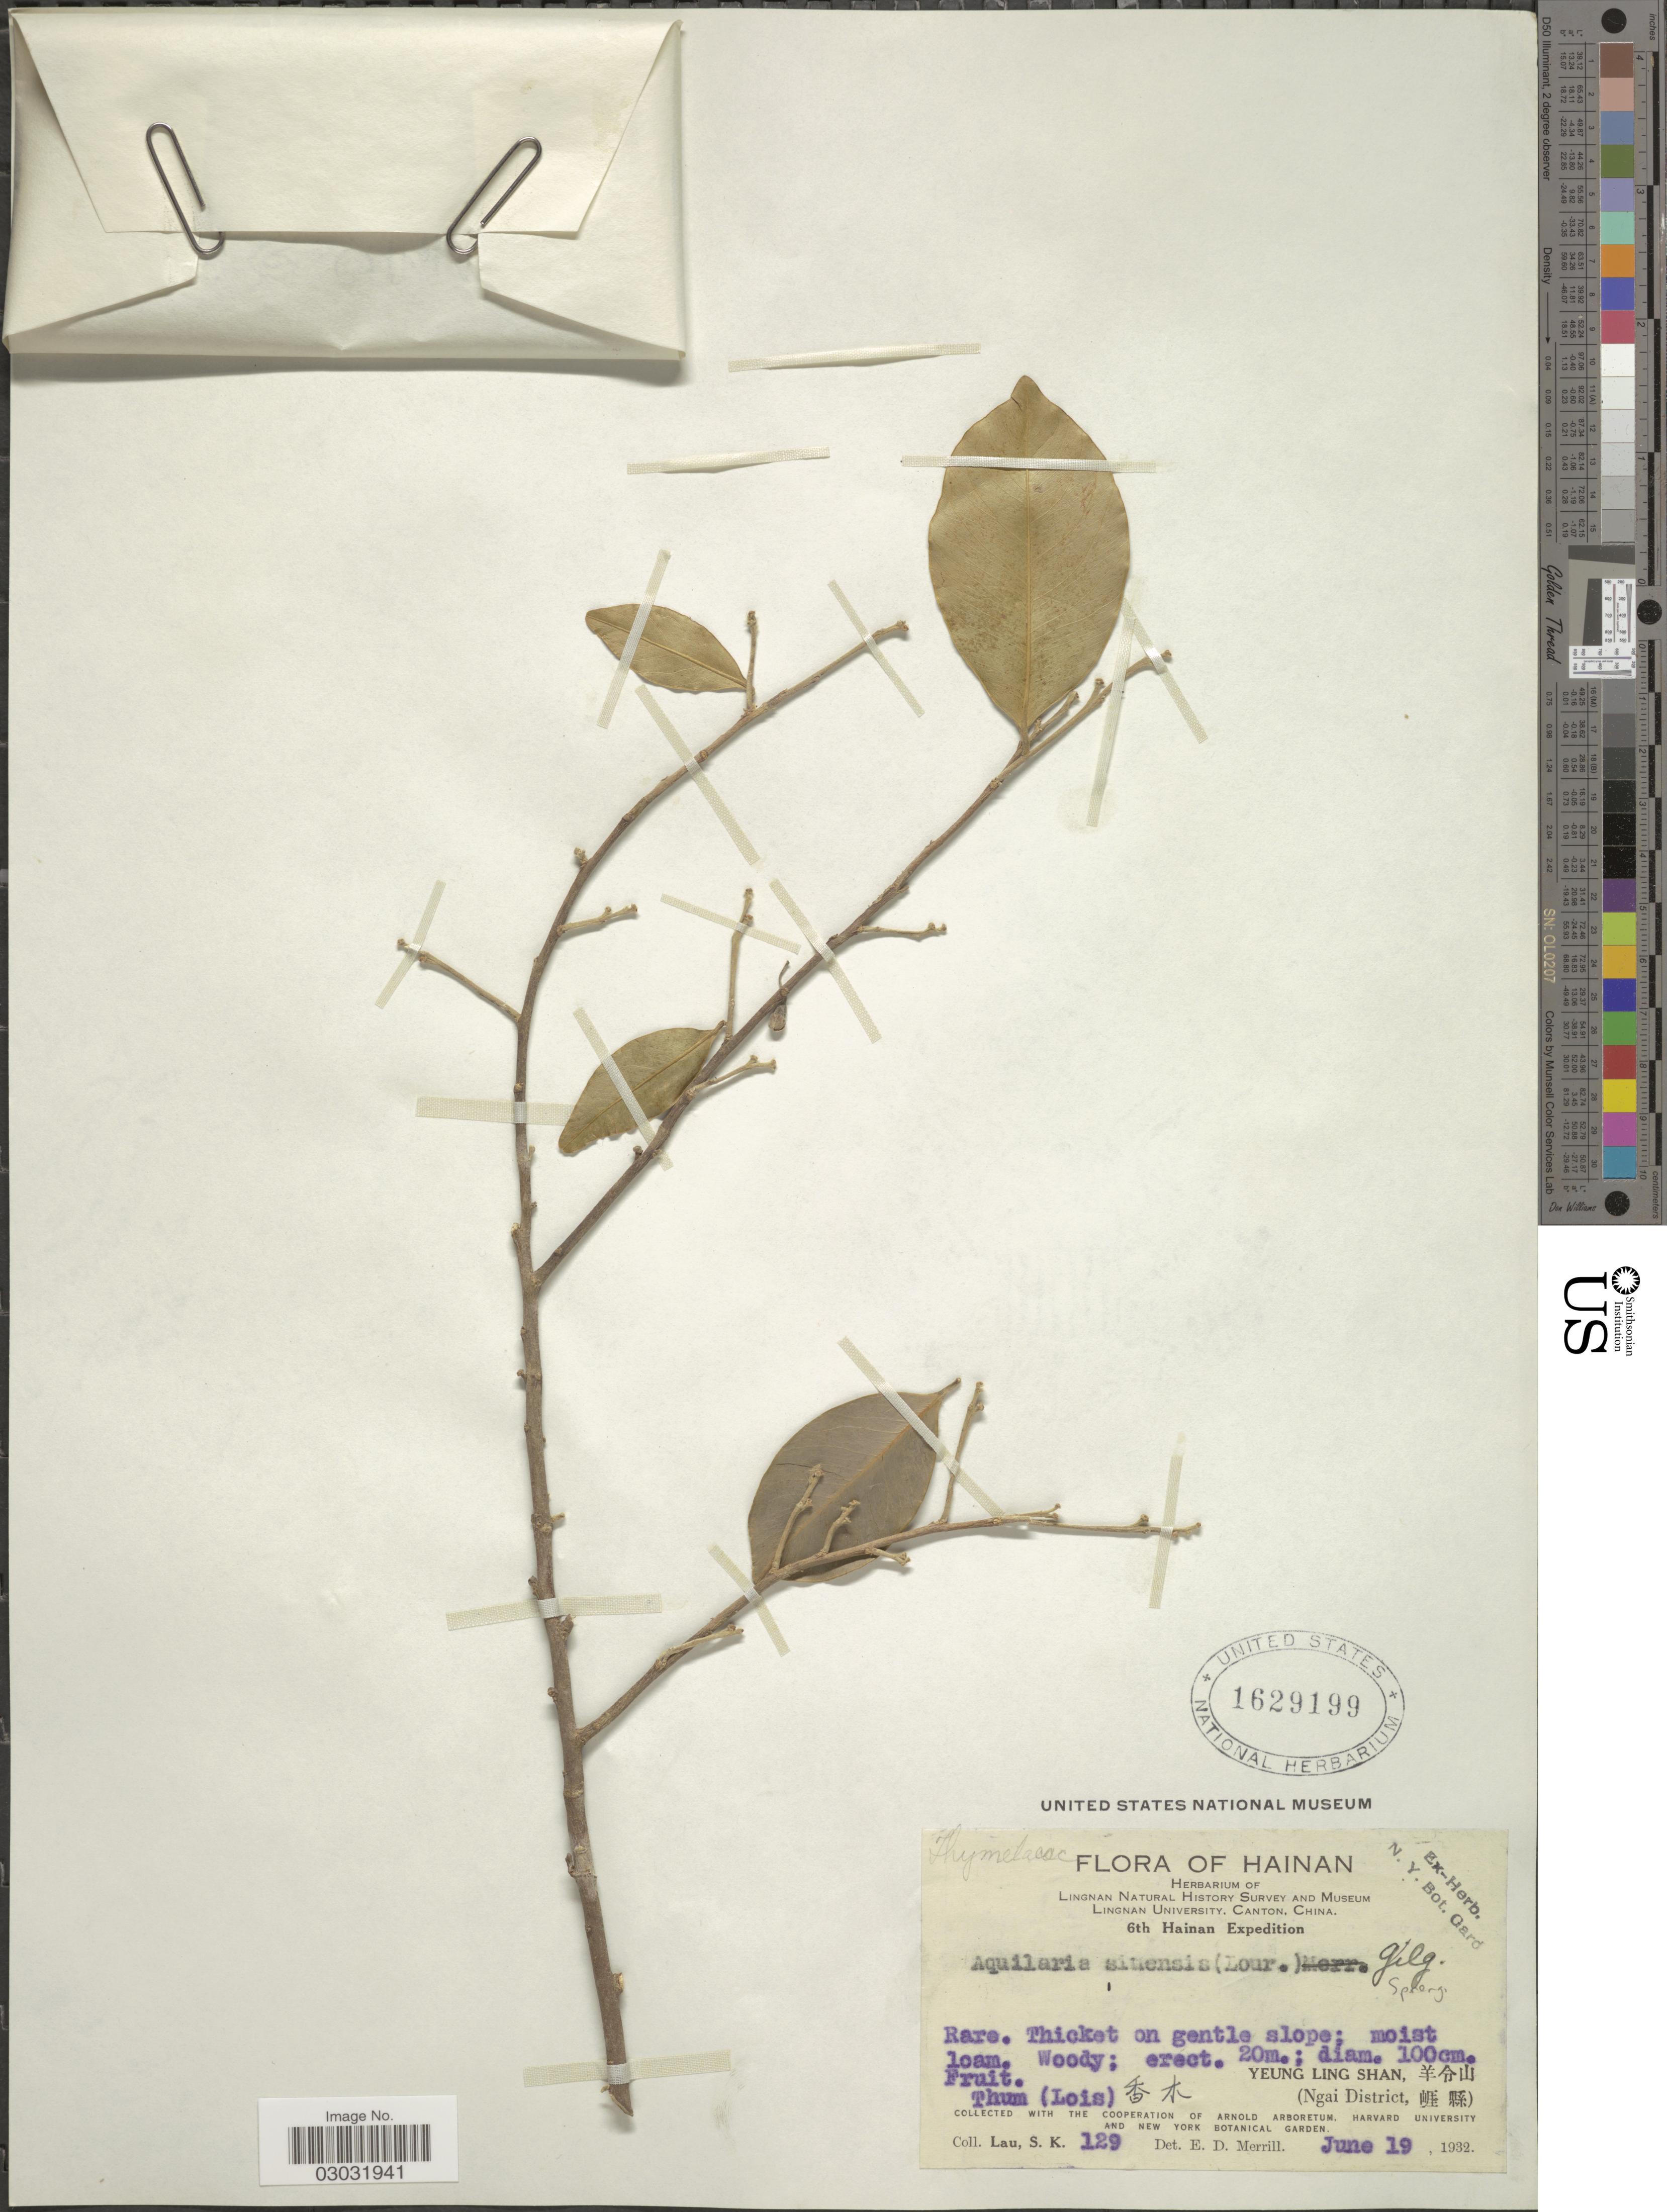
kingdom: Plantae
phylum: Tracheophyta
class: Magnoliopsida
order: Malvales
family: Thymelaeaceae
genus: Aquilaria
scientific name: Aquilaria sinensis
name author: (Lour.) Spreng.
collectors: S. K. Lau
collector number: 129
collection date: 1932-06-19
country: China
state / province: Hainan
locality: Yeung Ling Shan (Ngai District.)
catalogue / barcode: US 1629199